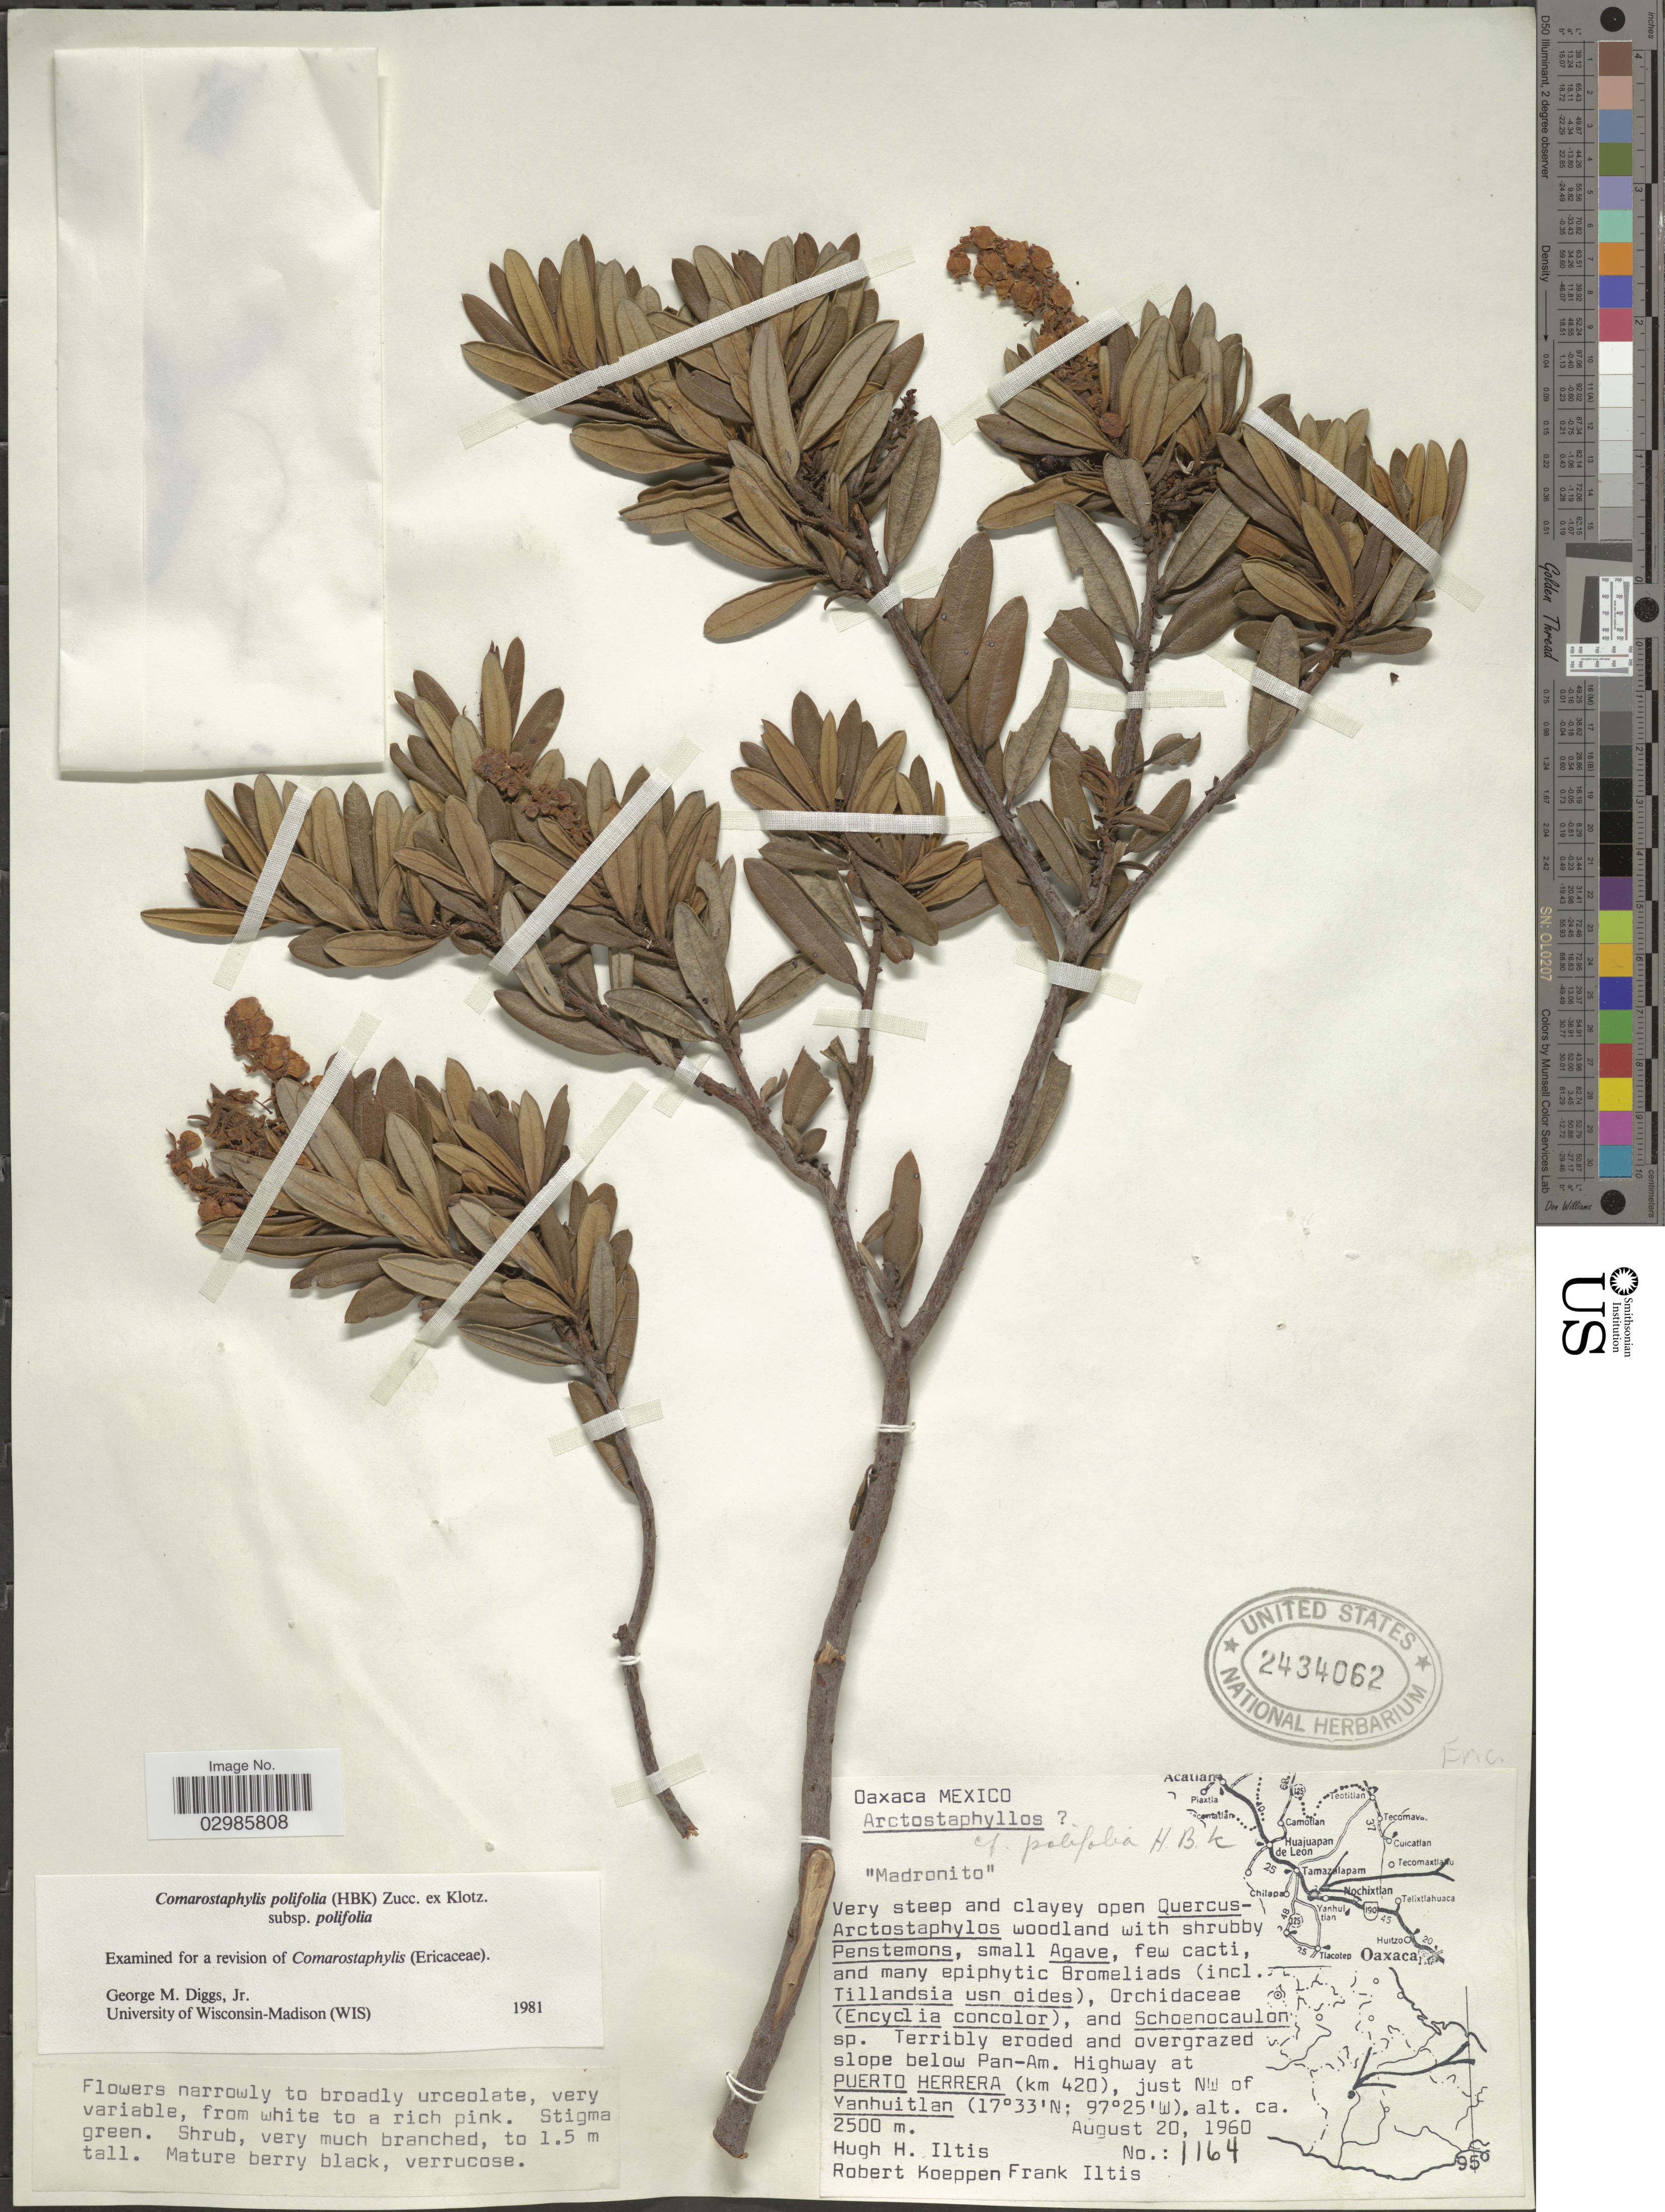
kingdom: Plantae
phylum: Tracheophyta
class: Magnoliopsida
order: Ericales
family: Ericaceae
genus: Comarostaphylis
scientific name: Comarostaphylis polifolia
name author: (Kunth) Zucc. ex Klotzsch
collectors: H. Iltis, R. C. Koeppen & F. S. Iltis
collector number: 1164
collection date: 1960-08-20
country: Mexico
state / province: Oaxaca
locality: Slope below Pan-Am., Highway at Puerto Herrera (km 420), just NW of Yanhuitlan.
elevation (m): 2500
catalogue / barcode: US 2434062